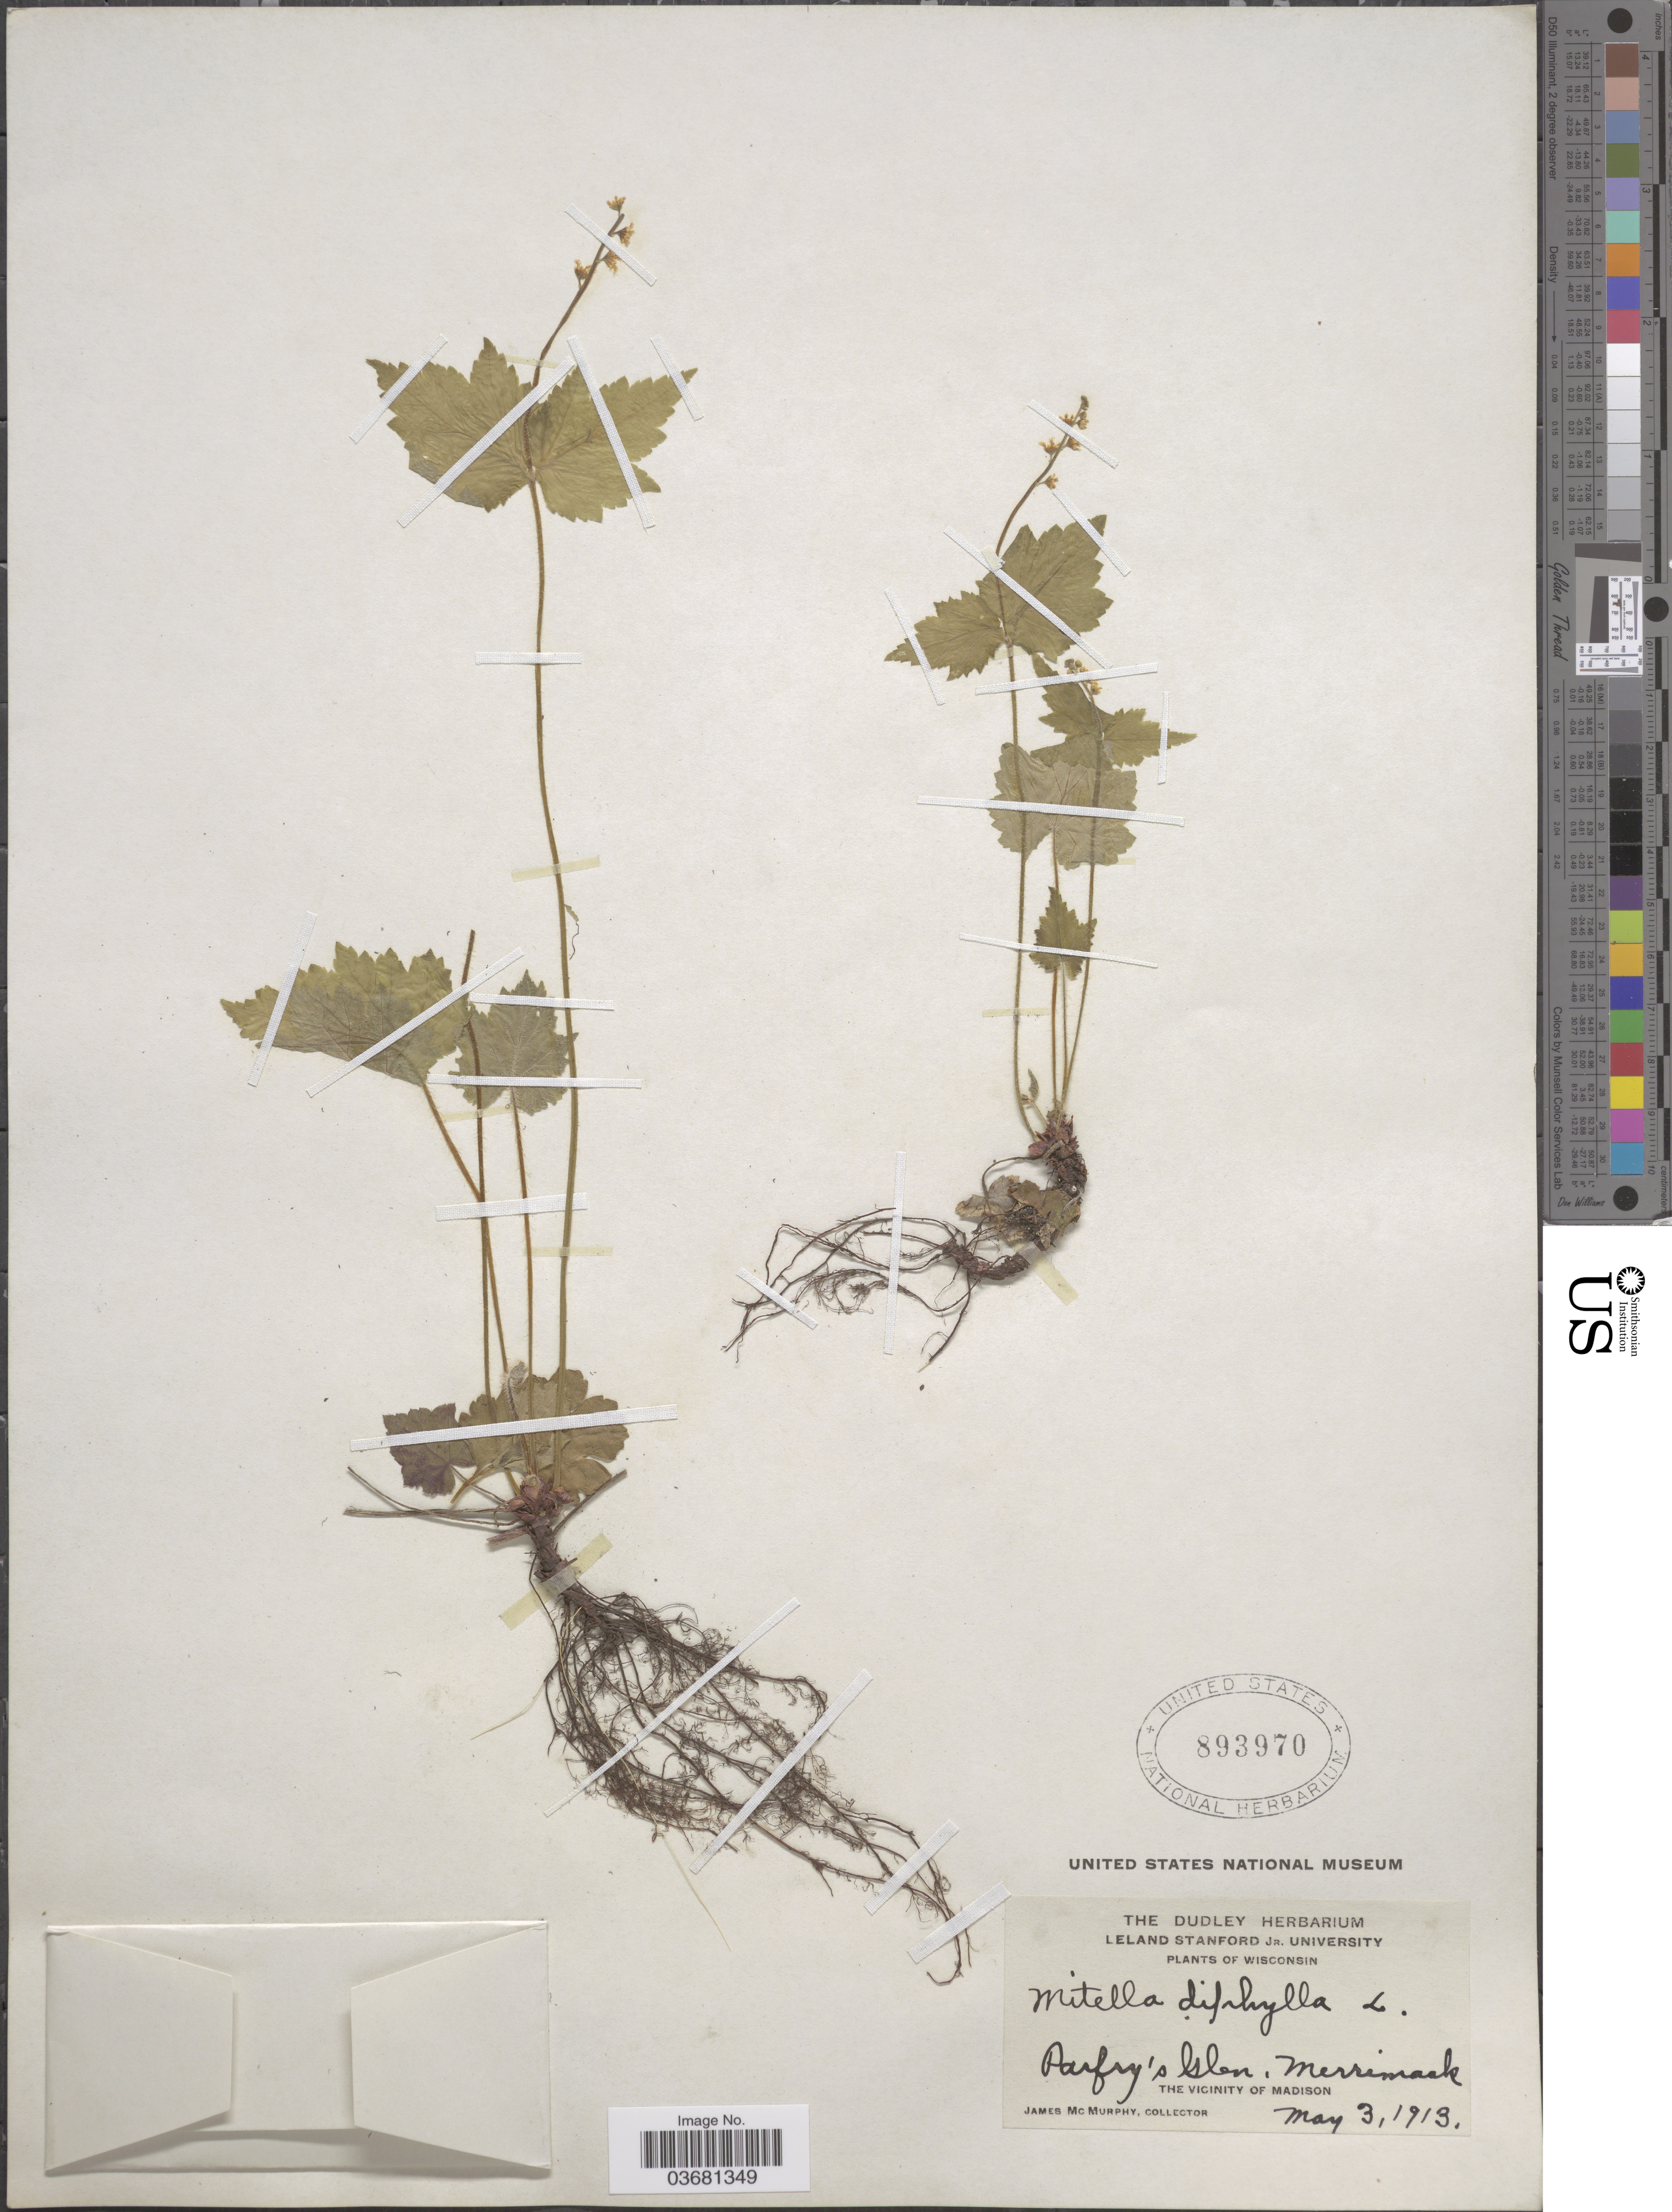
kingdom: Plantae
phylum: Tracheophyta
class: Magnoliopsida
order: Saxifragales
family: Saxifragaceae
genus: Mitella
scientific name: Mitella diphylla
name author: L.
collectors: J. McMurphy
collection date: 1913-05-03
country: United States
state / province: Wisconsin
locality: Parfrey's Glen, Merrimack. The vicinity of Madison.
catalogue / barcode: US 893970